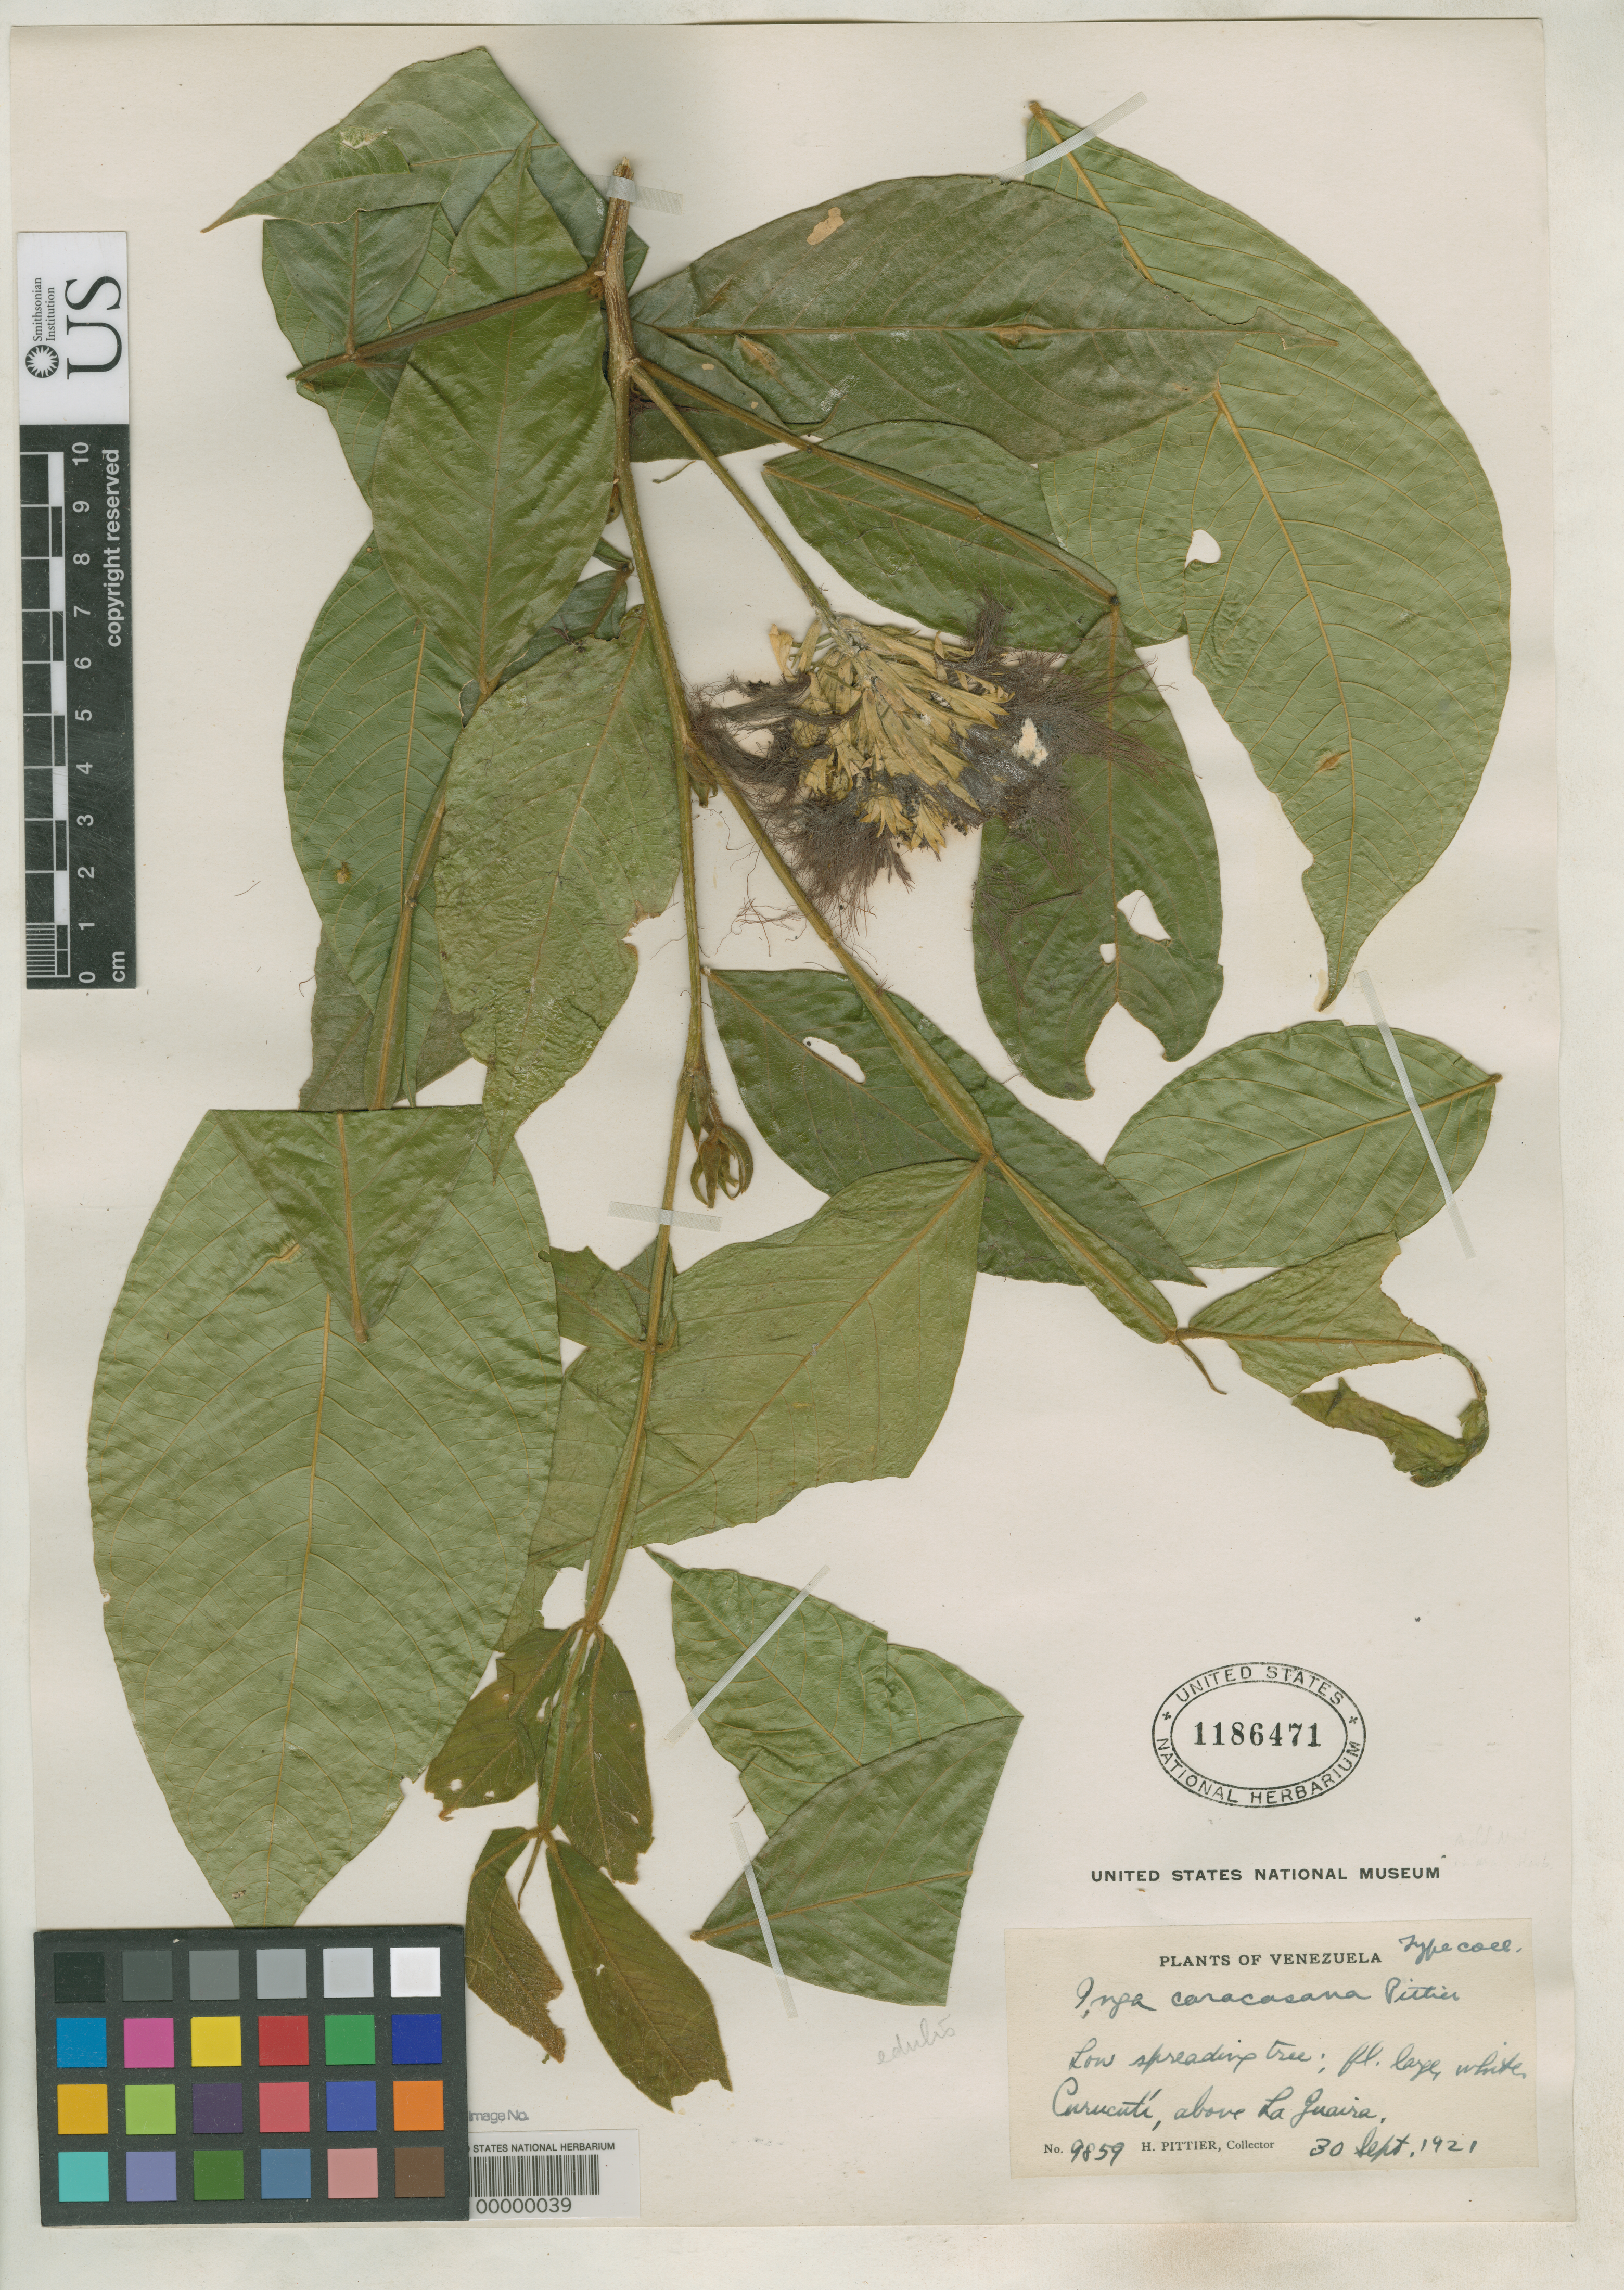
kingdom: Plantae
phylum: Tracheophyta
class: Magnoliopsida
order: Fabales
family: Fabaceae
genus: Inga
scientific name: Inga caracasana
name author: Pittier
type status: Isotype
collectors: H. F. Pittier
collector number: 9859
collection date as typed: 30 Sep 1921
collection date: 1921-09-30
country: Venezuela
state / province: Vargas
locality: Above La Guaira, Curucuti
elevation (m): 300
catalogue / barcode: US 1186471